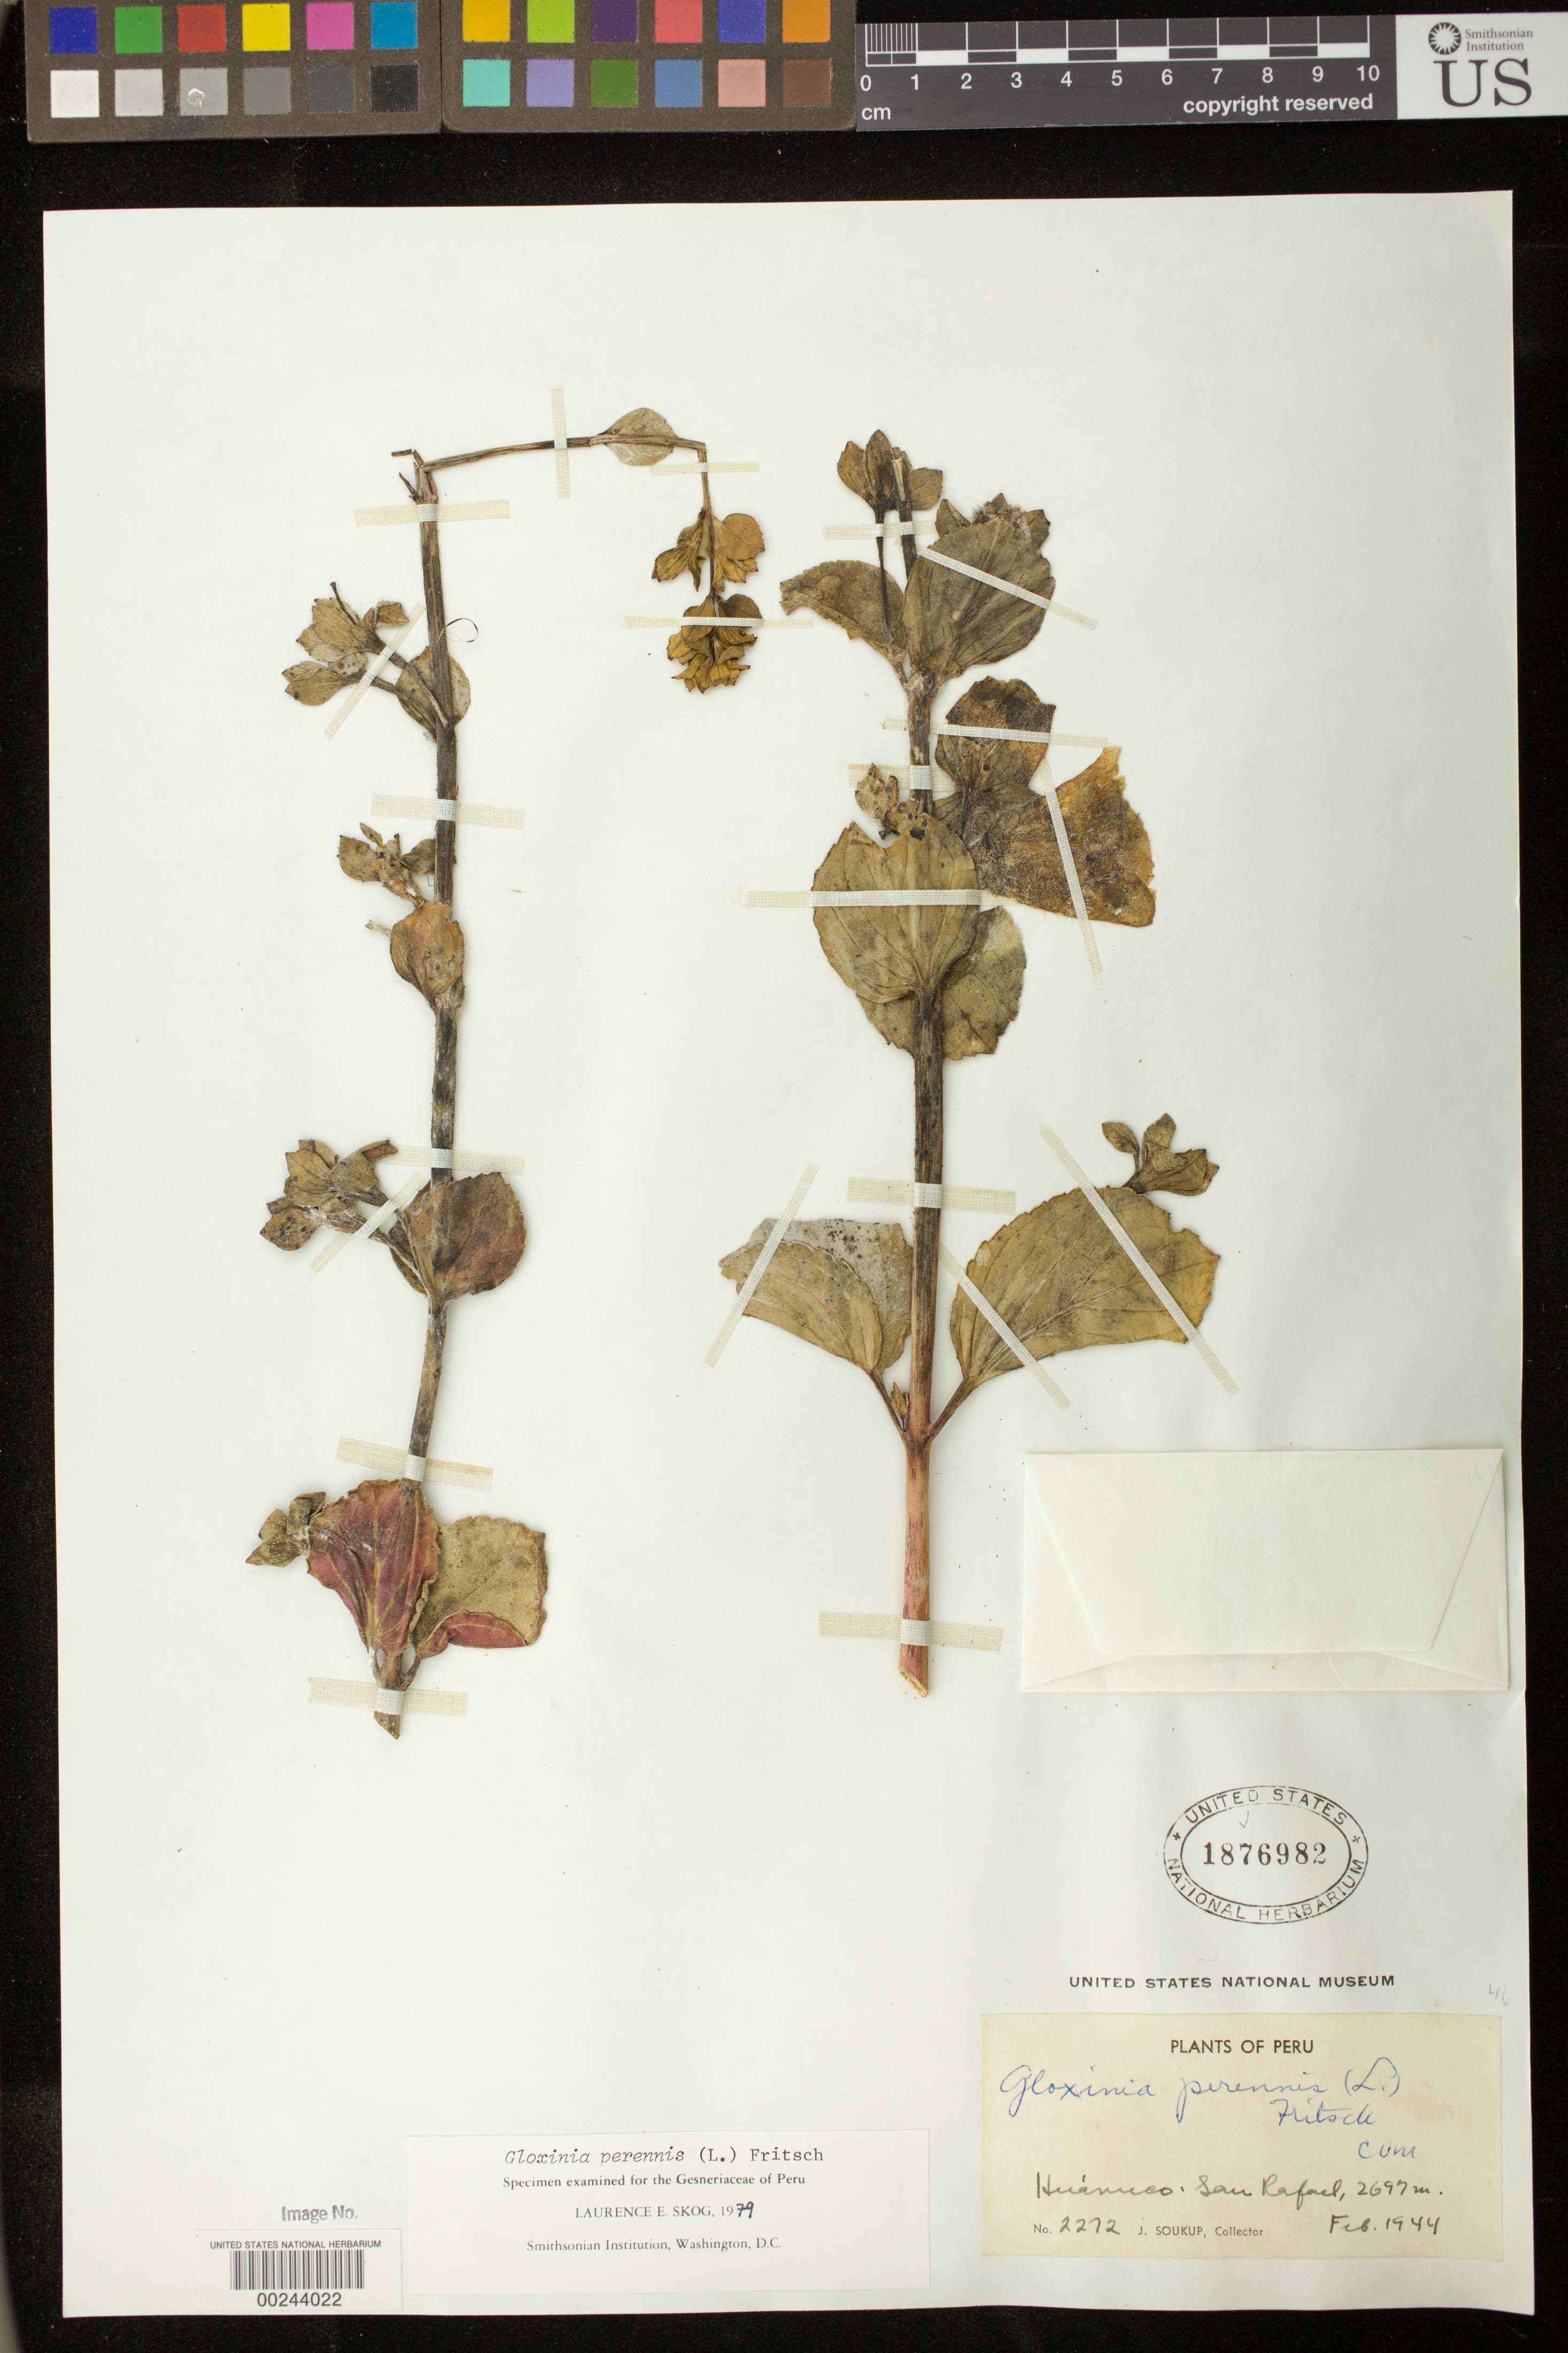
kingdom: Plantae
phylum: Tracheophyta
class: Magnoliopsida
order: Lamiales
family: Gesneriaceae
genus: Gloxinia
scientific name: Gloxinia perennis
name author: (L.) Fritsch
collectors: J. J. Soukup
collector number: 2272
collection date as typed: Feb 1944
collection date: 1944-02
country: Peru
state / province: Huánuco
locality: San Rafael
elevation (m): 2697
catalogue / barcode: US 1876982